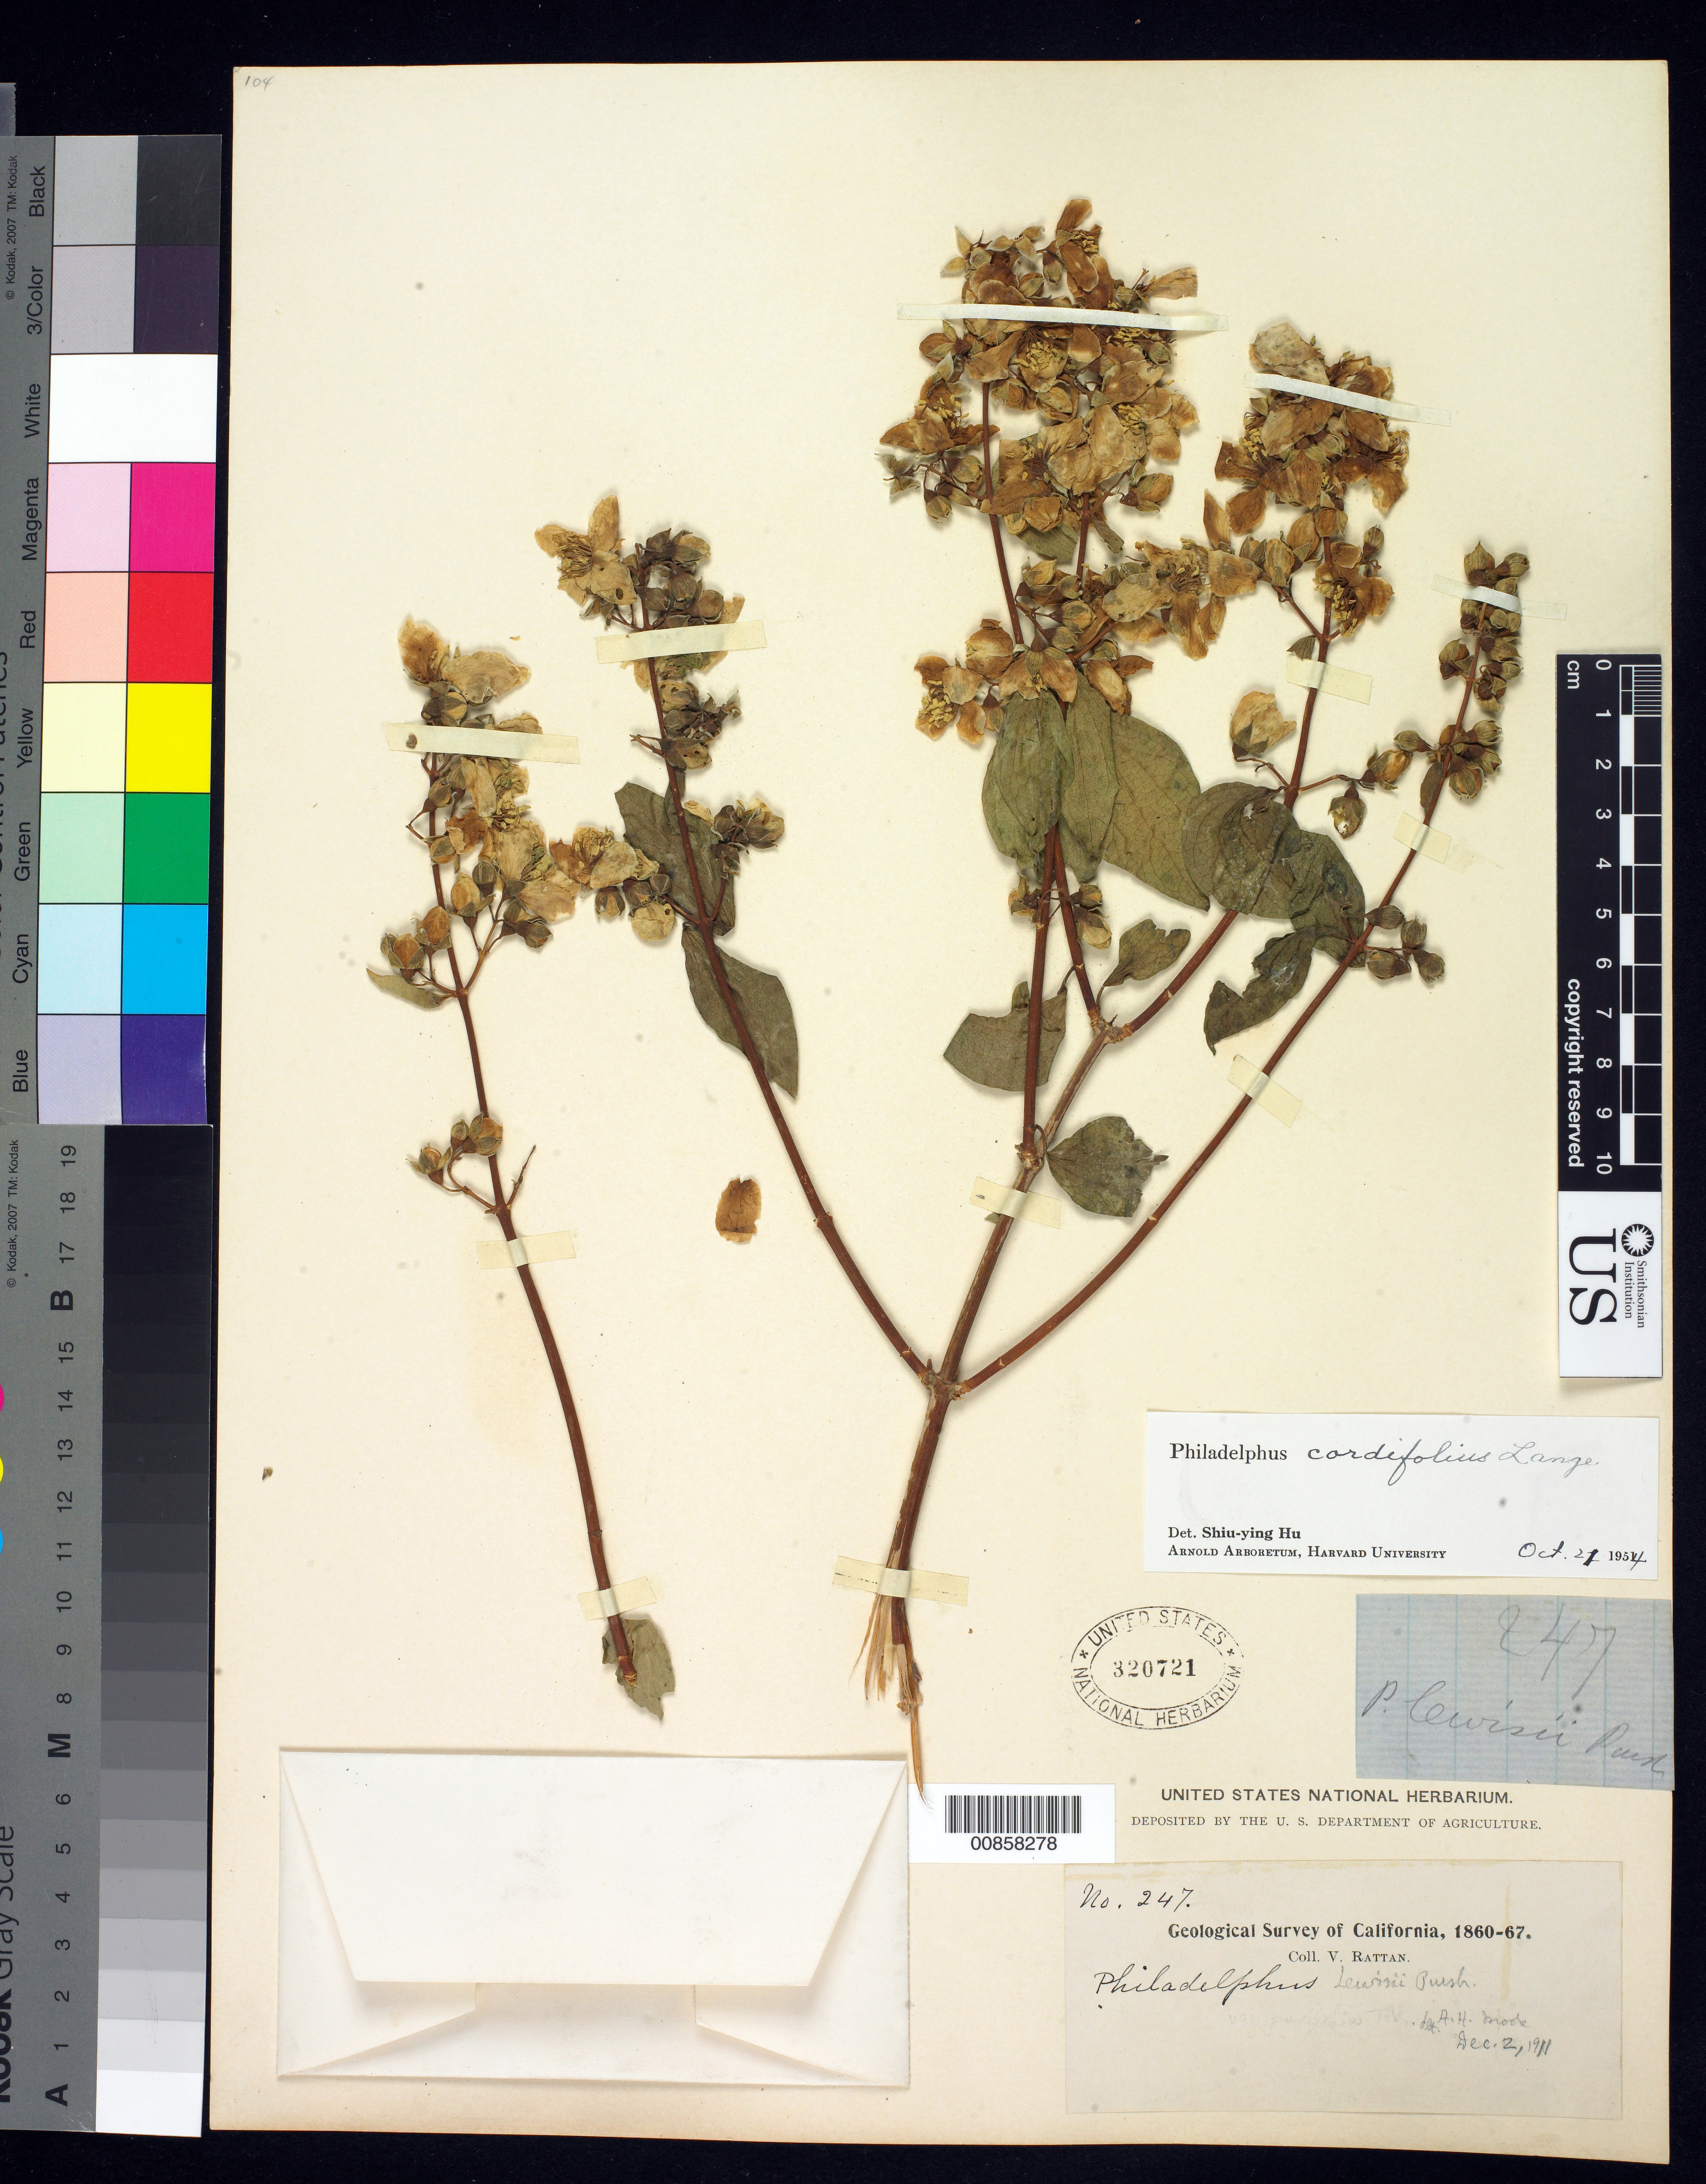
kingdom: Plantae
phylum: Tracheophyta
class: Magnoliopsida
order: Cornales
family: Hydrangeaceae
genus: Philadelphus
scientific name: Philadelphus cordifolius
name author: Lange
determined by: Hu, S. Y.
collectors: V. Rattan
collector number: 247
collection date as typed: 1860 to -- --- 1867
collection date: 1860/1867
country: United States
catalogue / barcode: US 320721